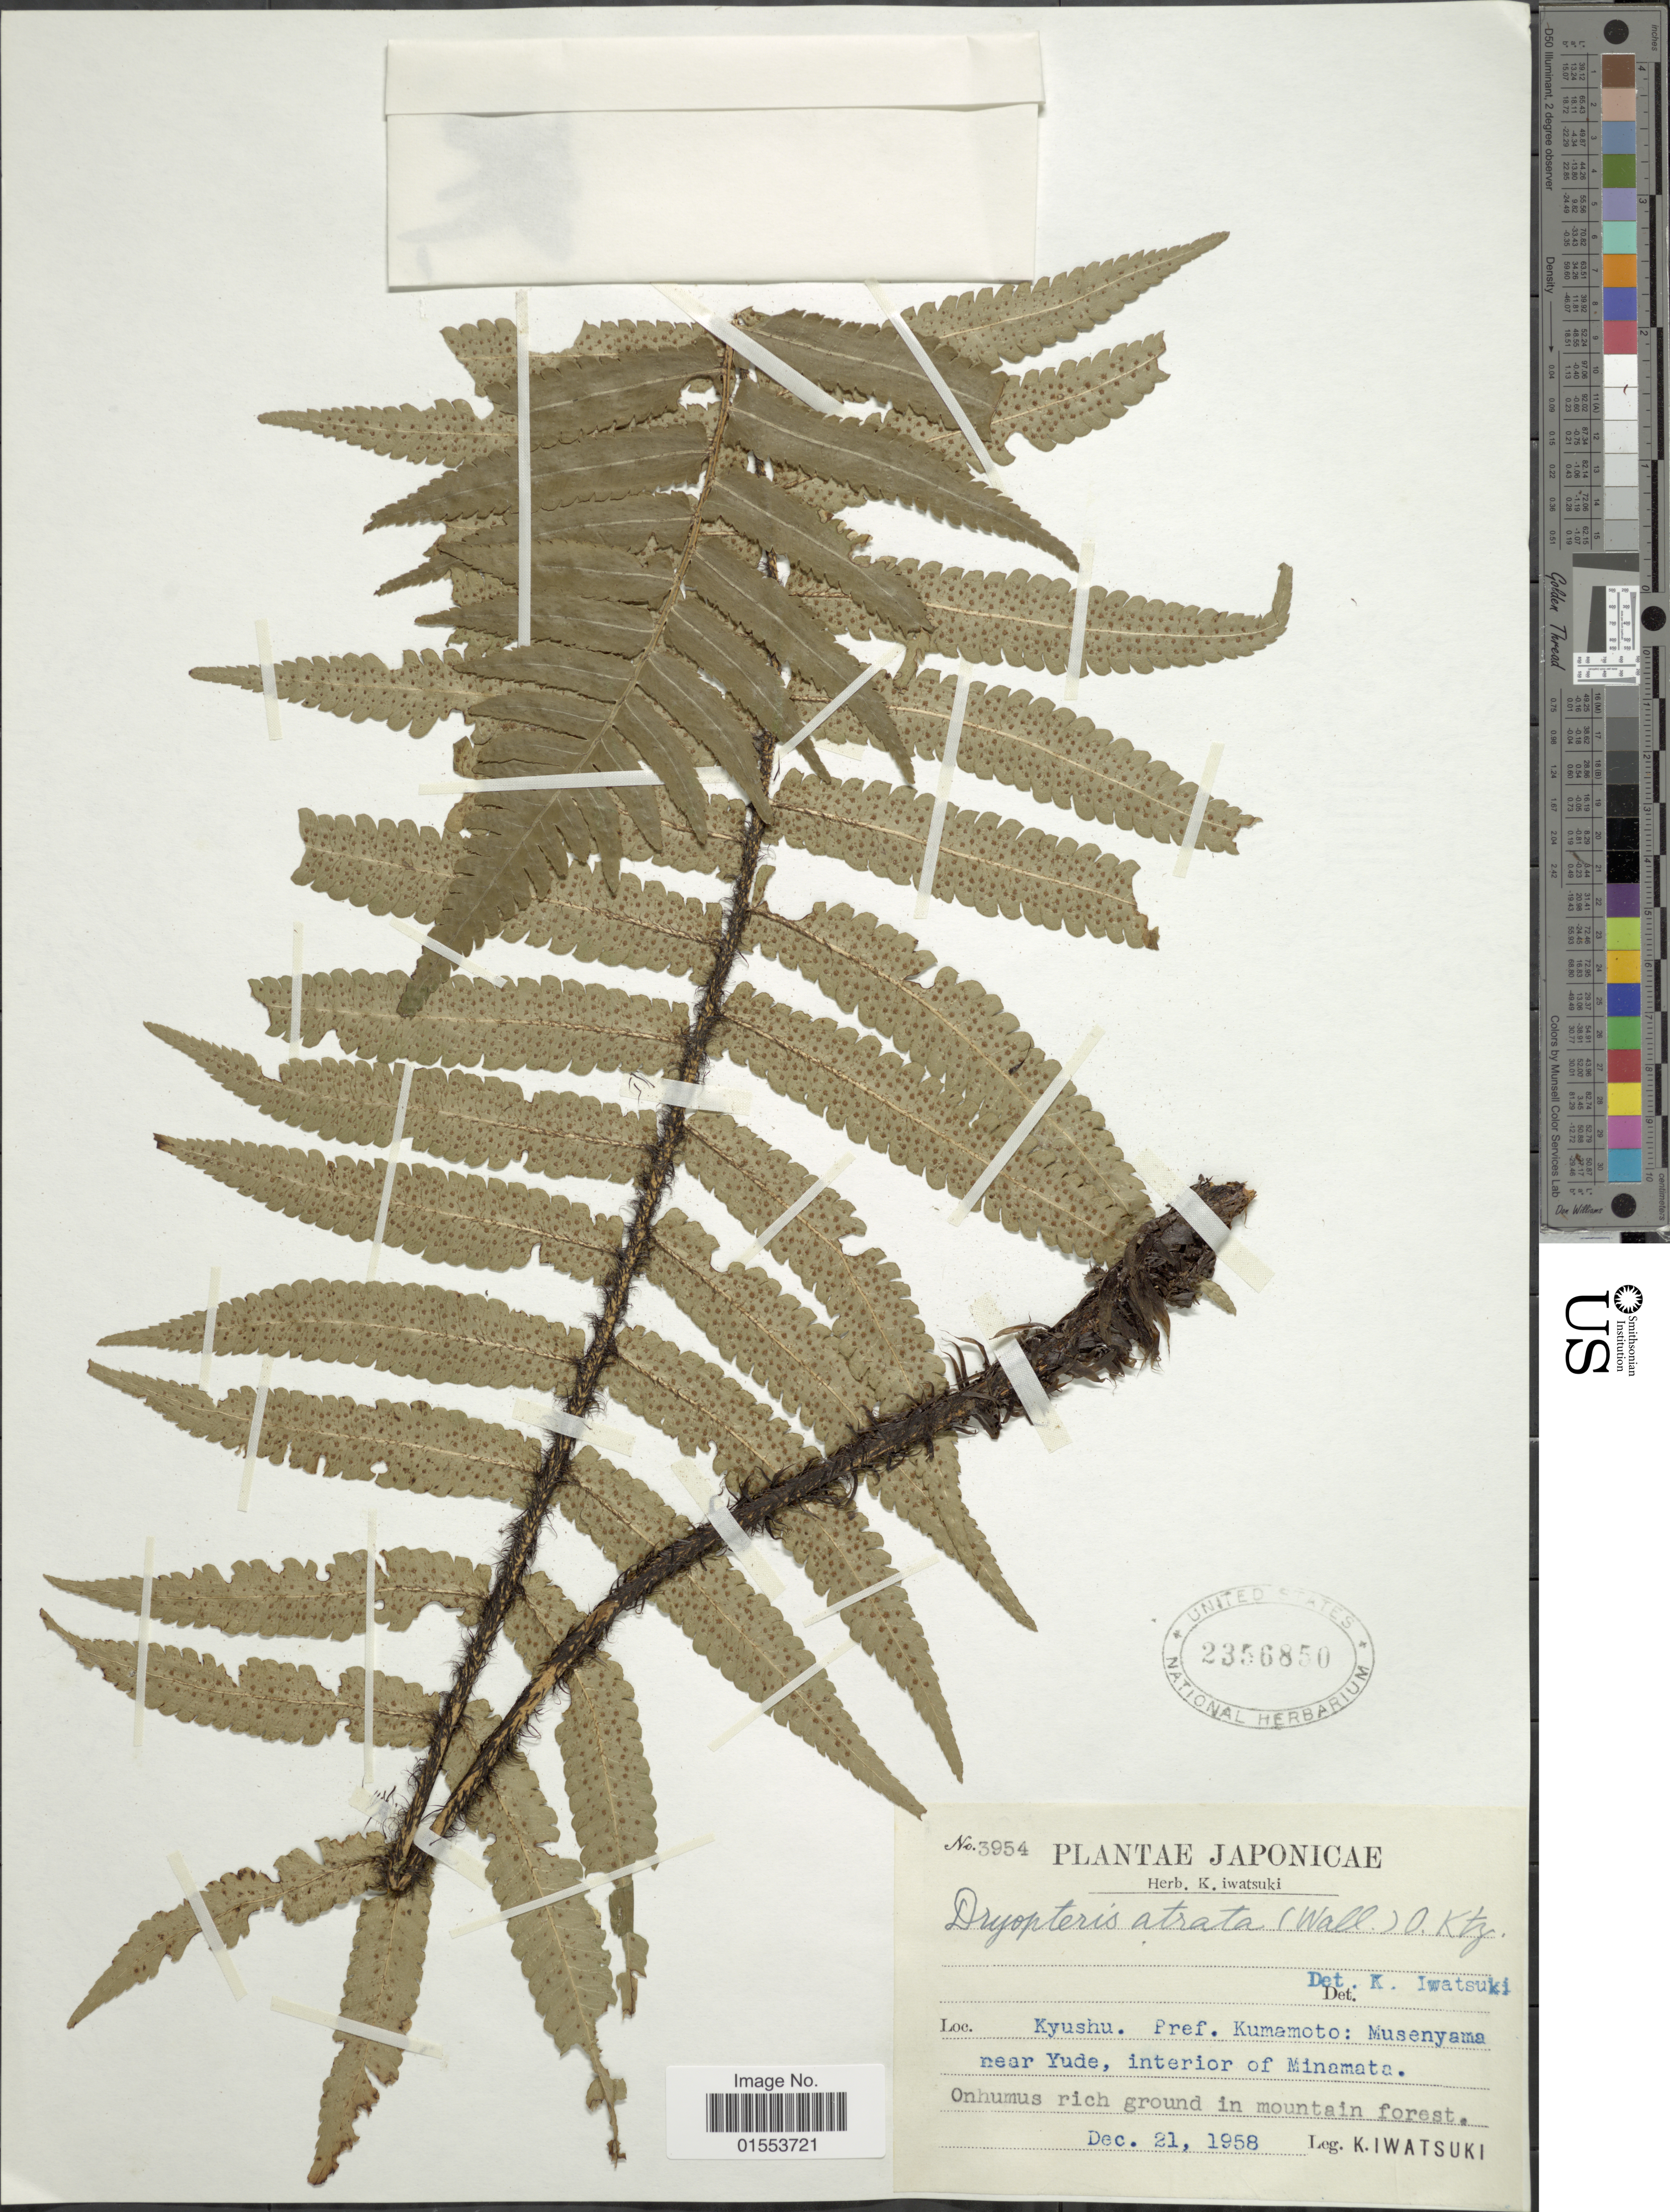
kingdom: Plantae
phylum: Tracheophyta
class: Polypodiopsida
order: Polypodiales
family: Dryopteridaceae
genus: Dryopteris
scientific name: Dryopteris atrata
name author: (Wall. ex Kunze) Ching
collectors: K. Iwatsuki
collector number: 3954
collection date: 1958-12-21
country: Japan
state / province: Kumamoto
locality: Japonicae. Kyushu. Pref. Kumamoto: Musenyama near Yude, interior Minamata.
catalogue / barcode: US 2356850